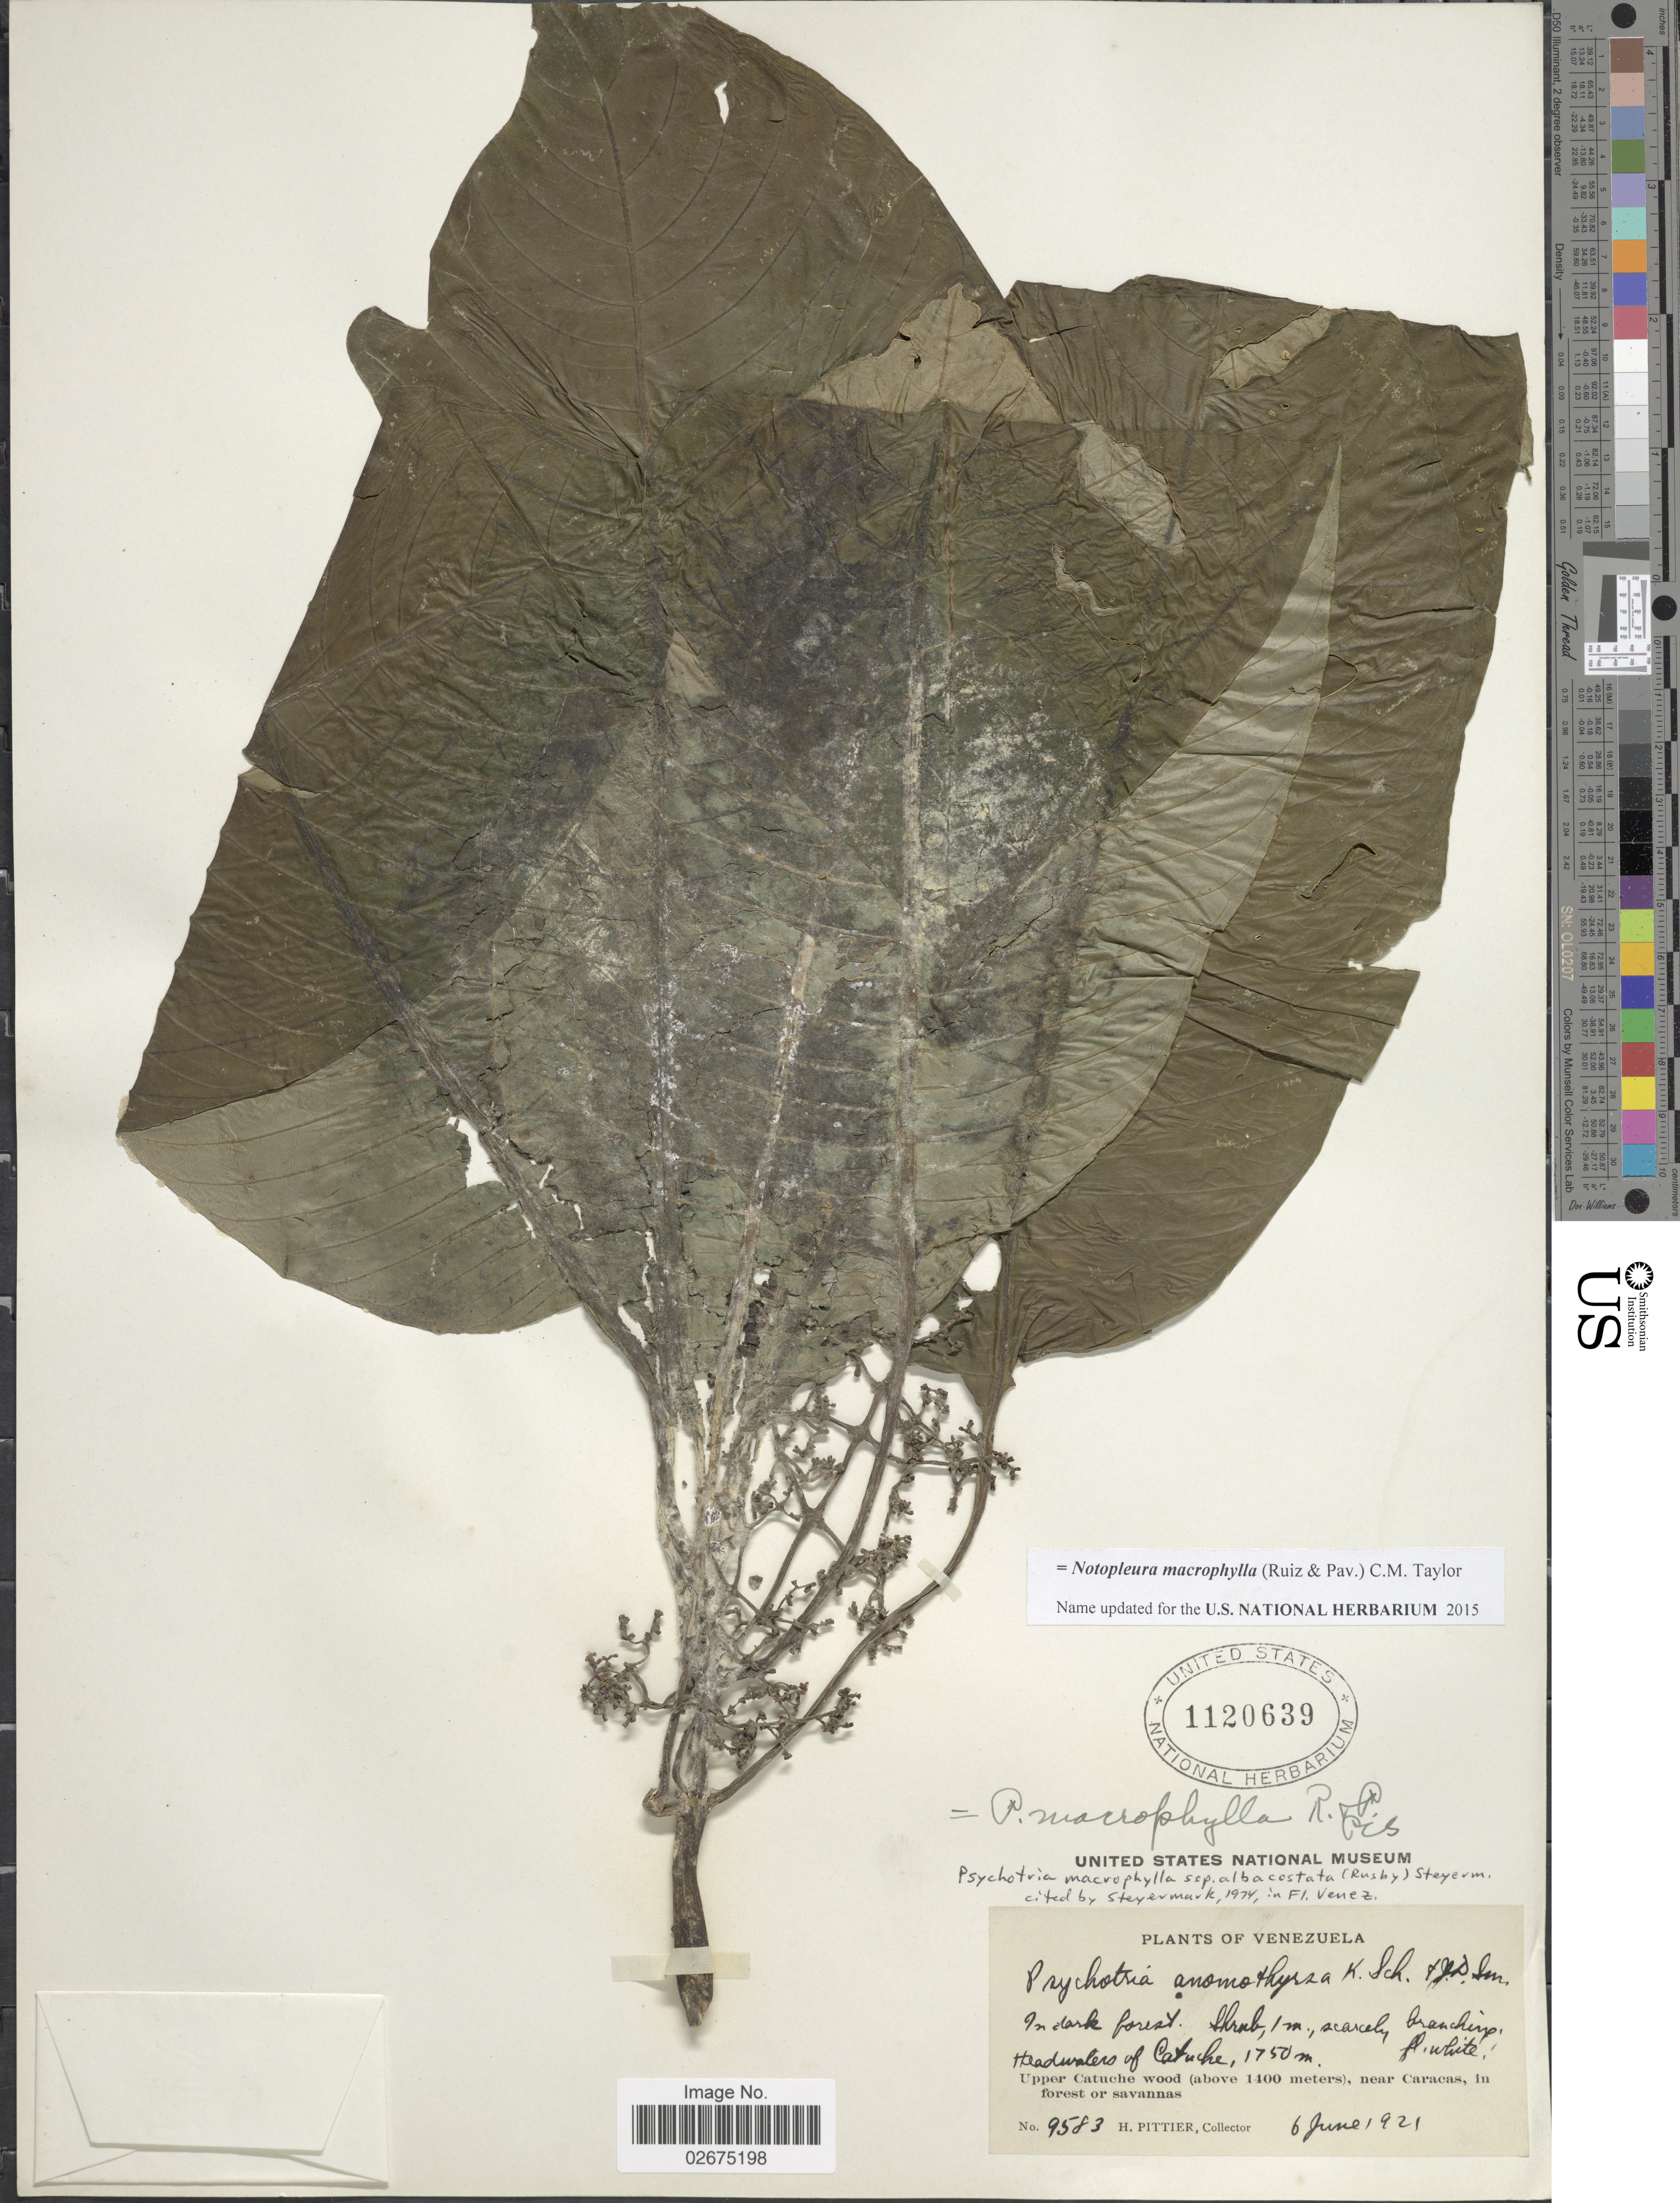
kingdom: Plantae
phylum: Tracheophyta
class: Magnoliopsida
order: Gentianales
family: Rubiaceae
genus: Notopleura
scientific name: Notopleura macrophylla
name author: (Ruiz & Pav.) C.M. Taylor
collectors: H. F. Pittier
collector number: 9583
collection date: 1921-06-06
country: Venezuela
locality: Headwaters of Catuche. Upper Catuche wood, near Caracas, in forest or savannas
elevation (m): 1400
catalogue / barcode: US 1120639